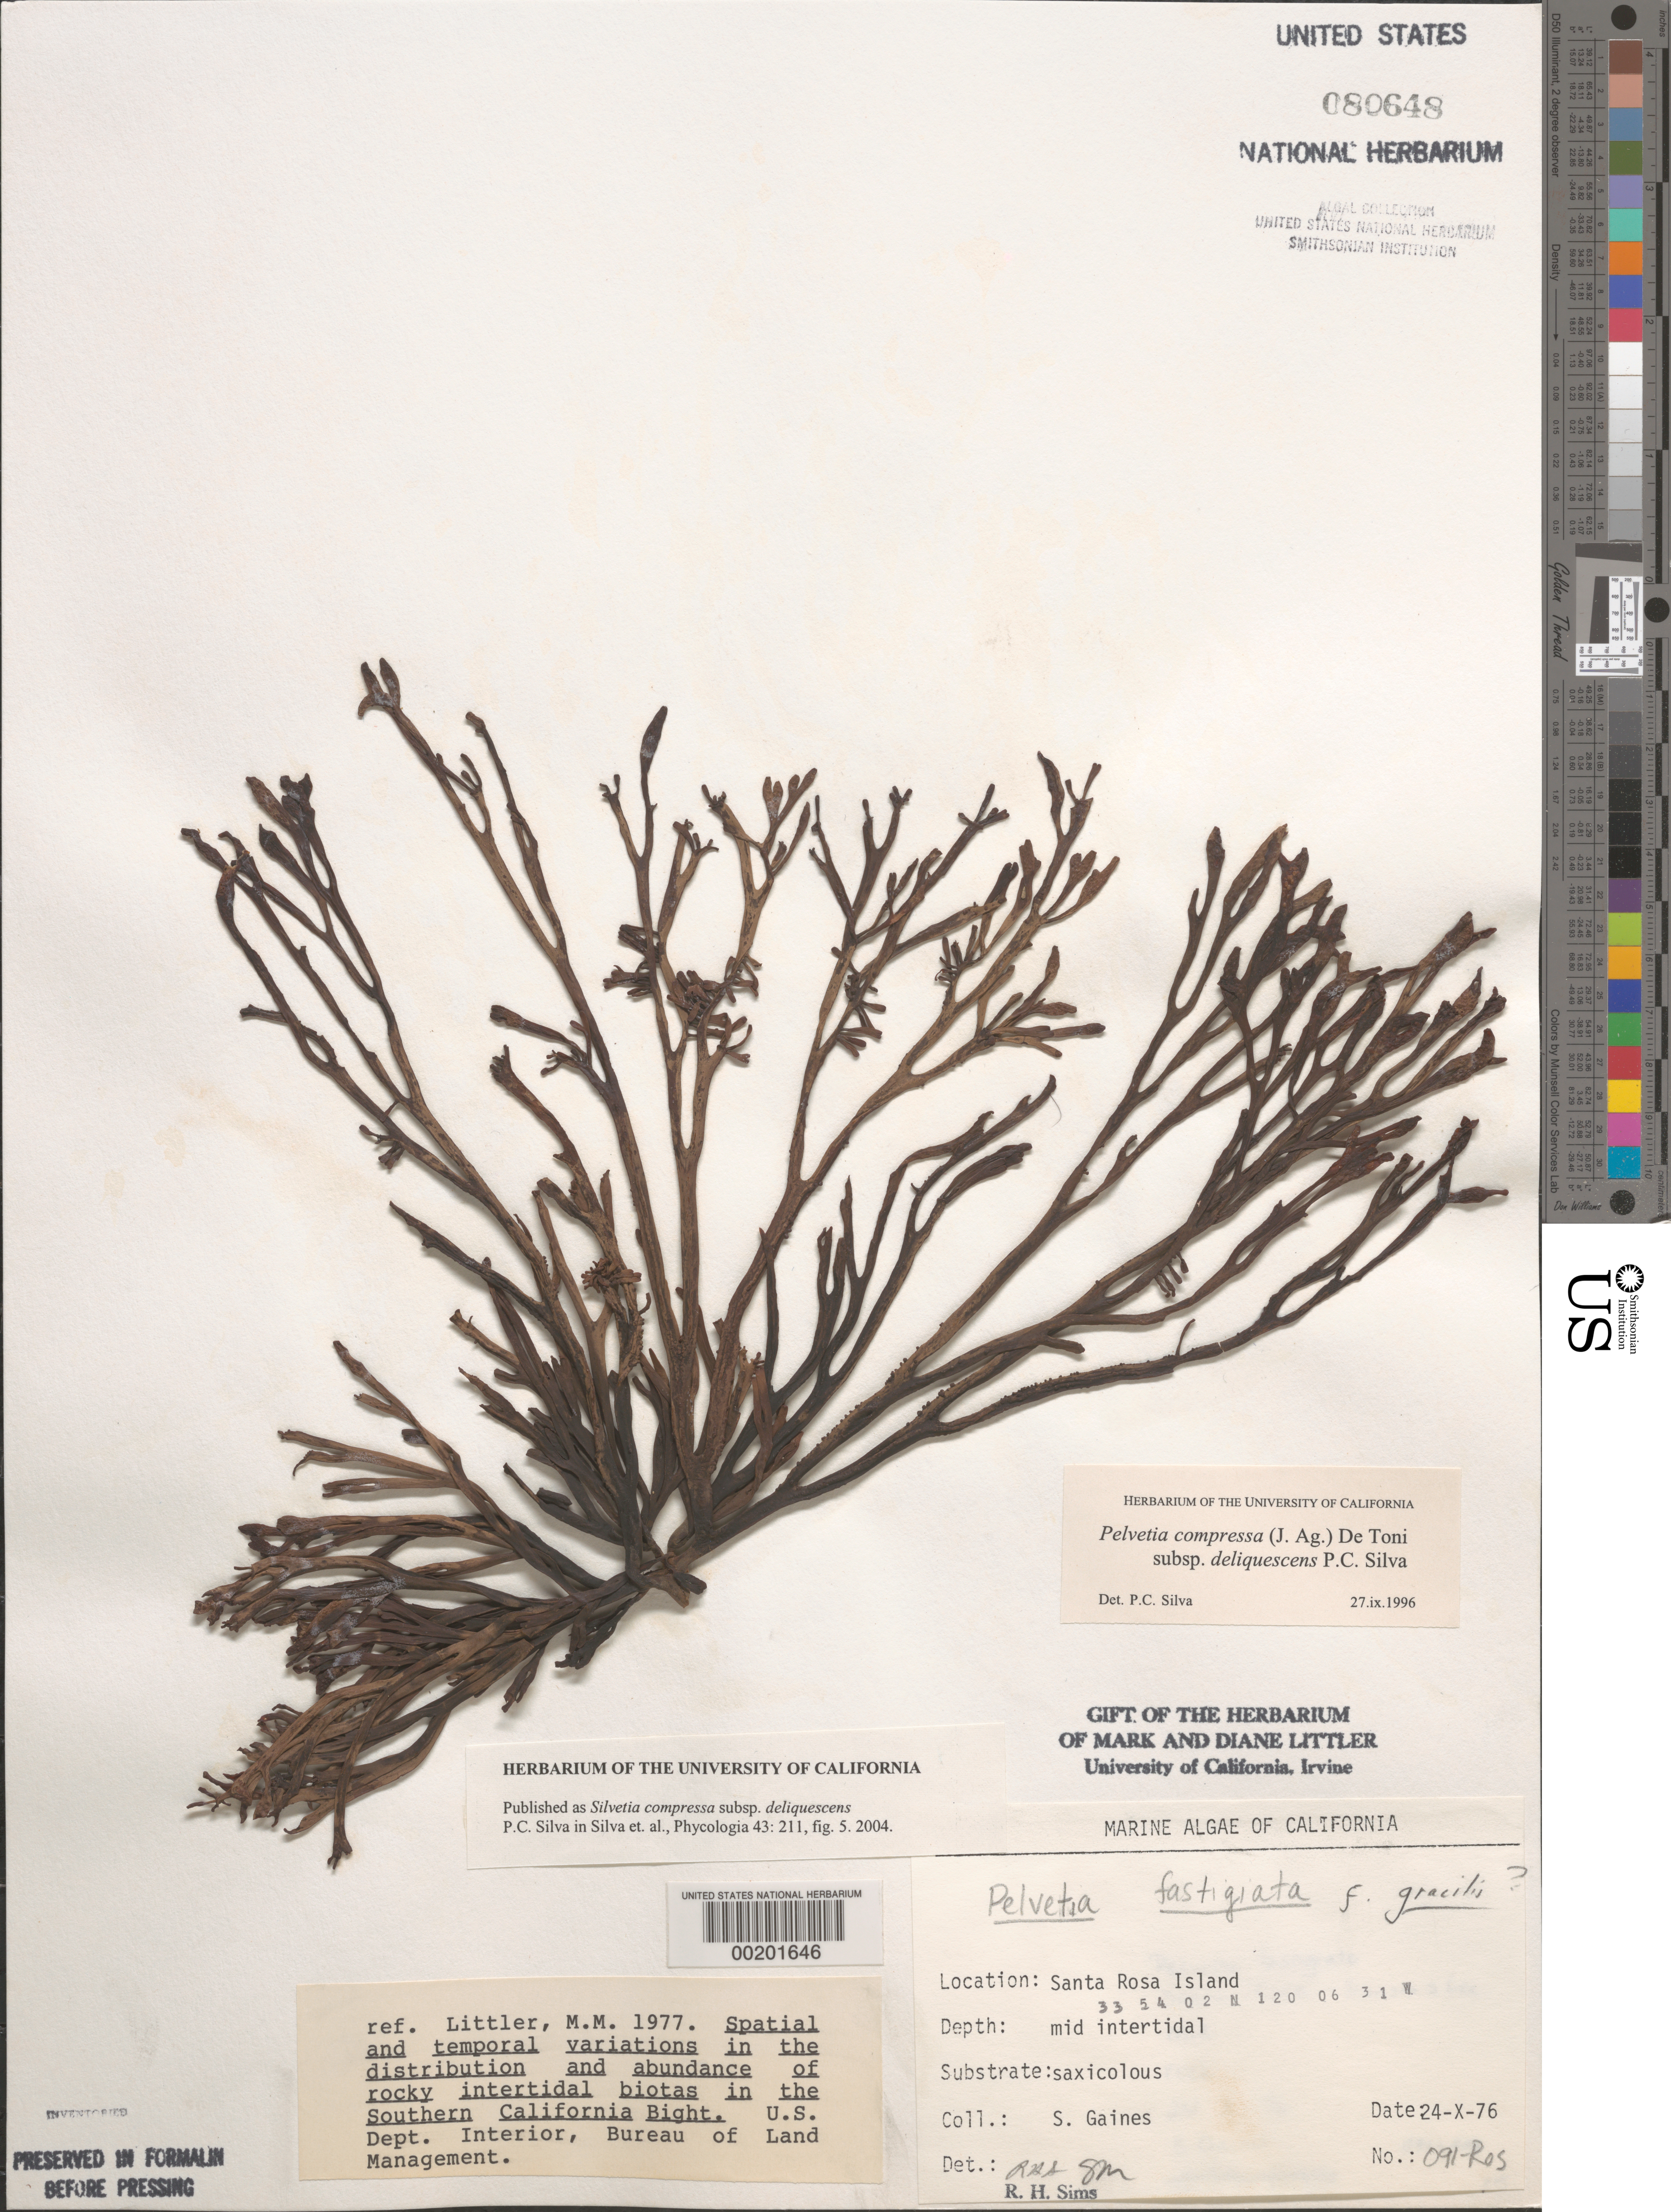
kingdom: Chromista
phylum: Ochrophyta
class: Phaeophyceae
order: Fucales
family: Fucaceae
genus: Silvetia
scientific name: Silvetia compressa subsp. deliquescens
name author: P.C. Silva in P.C. Silva et al.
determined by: Silva, P. C.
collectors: S. Gaines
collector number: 091-ROS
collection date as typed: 24 Oct 1976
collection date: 1976-10-24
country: United States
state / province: California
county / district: Santa Barbara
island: Santa Rosa Island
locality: Johnson's Lee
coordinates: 33 54 02 N, 120 06 31 W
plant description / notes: BLM-SOCALBIGHT Rocky Intertidal Survey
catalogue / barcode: US 80648